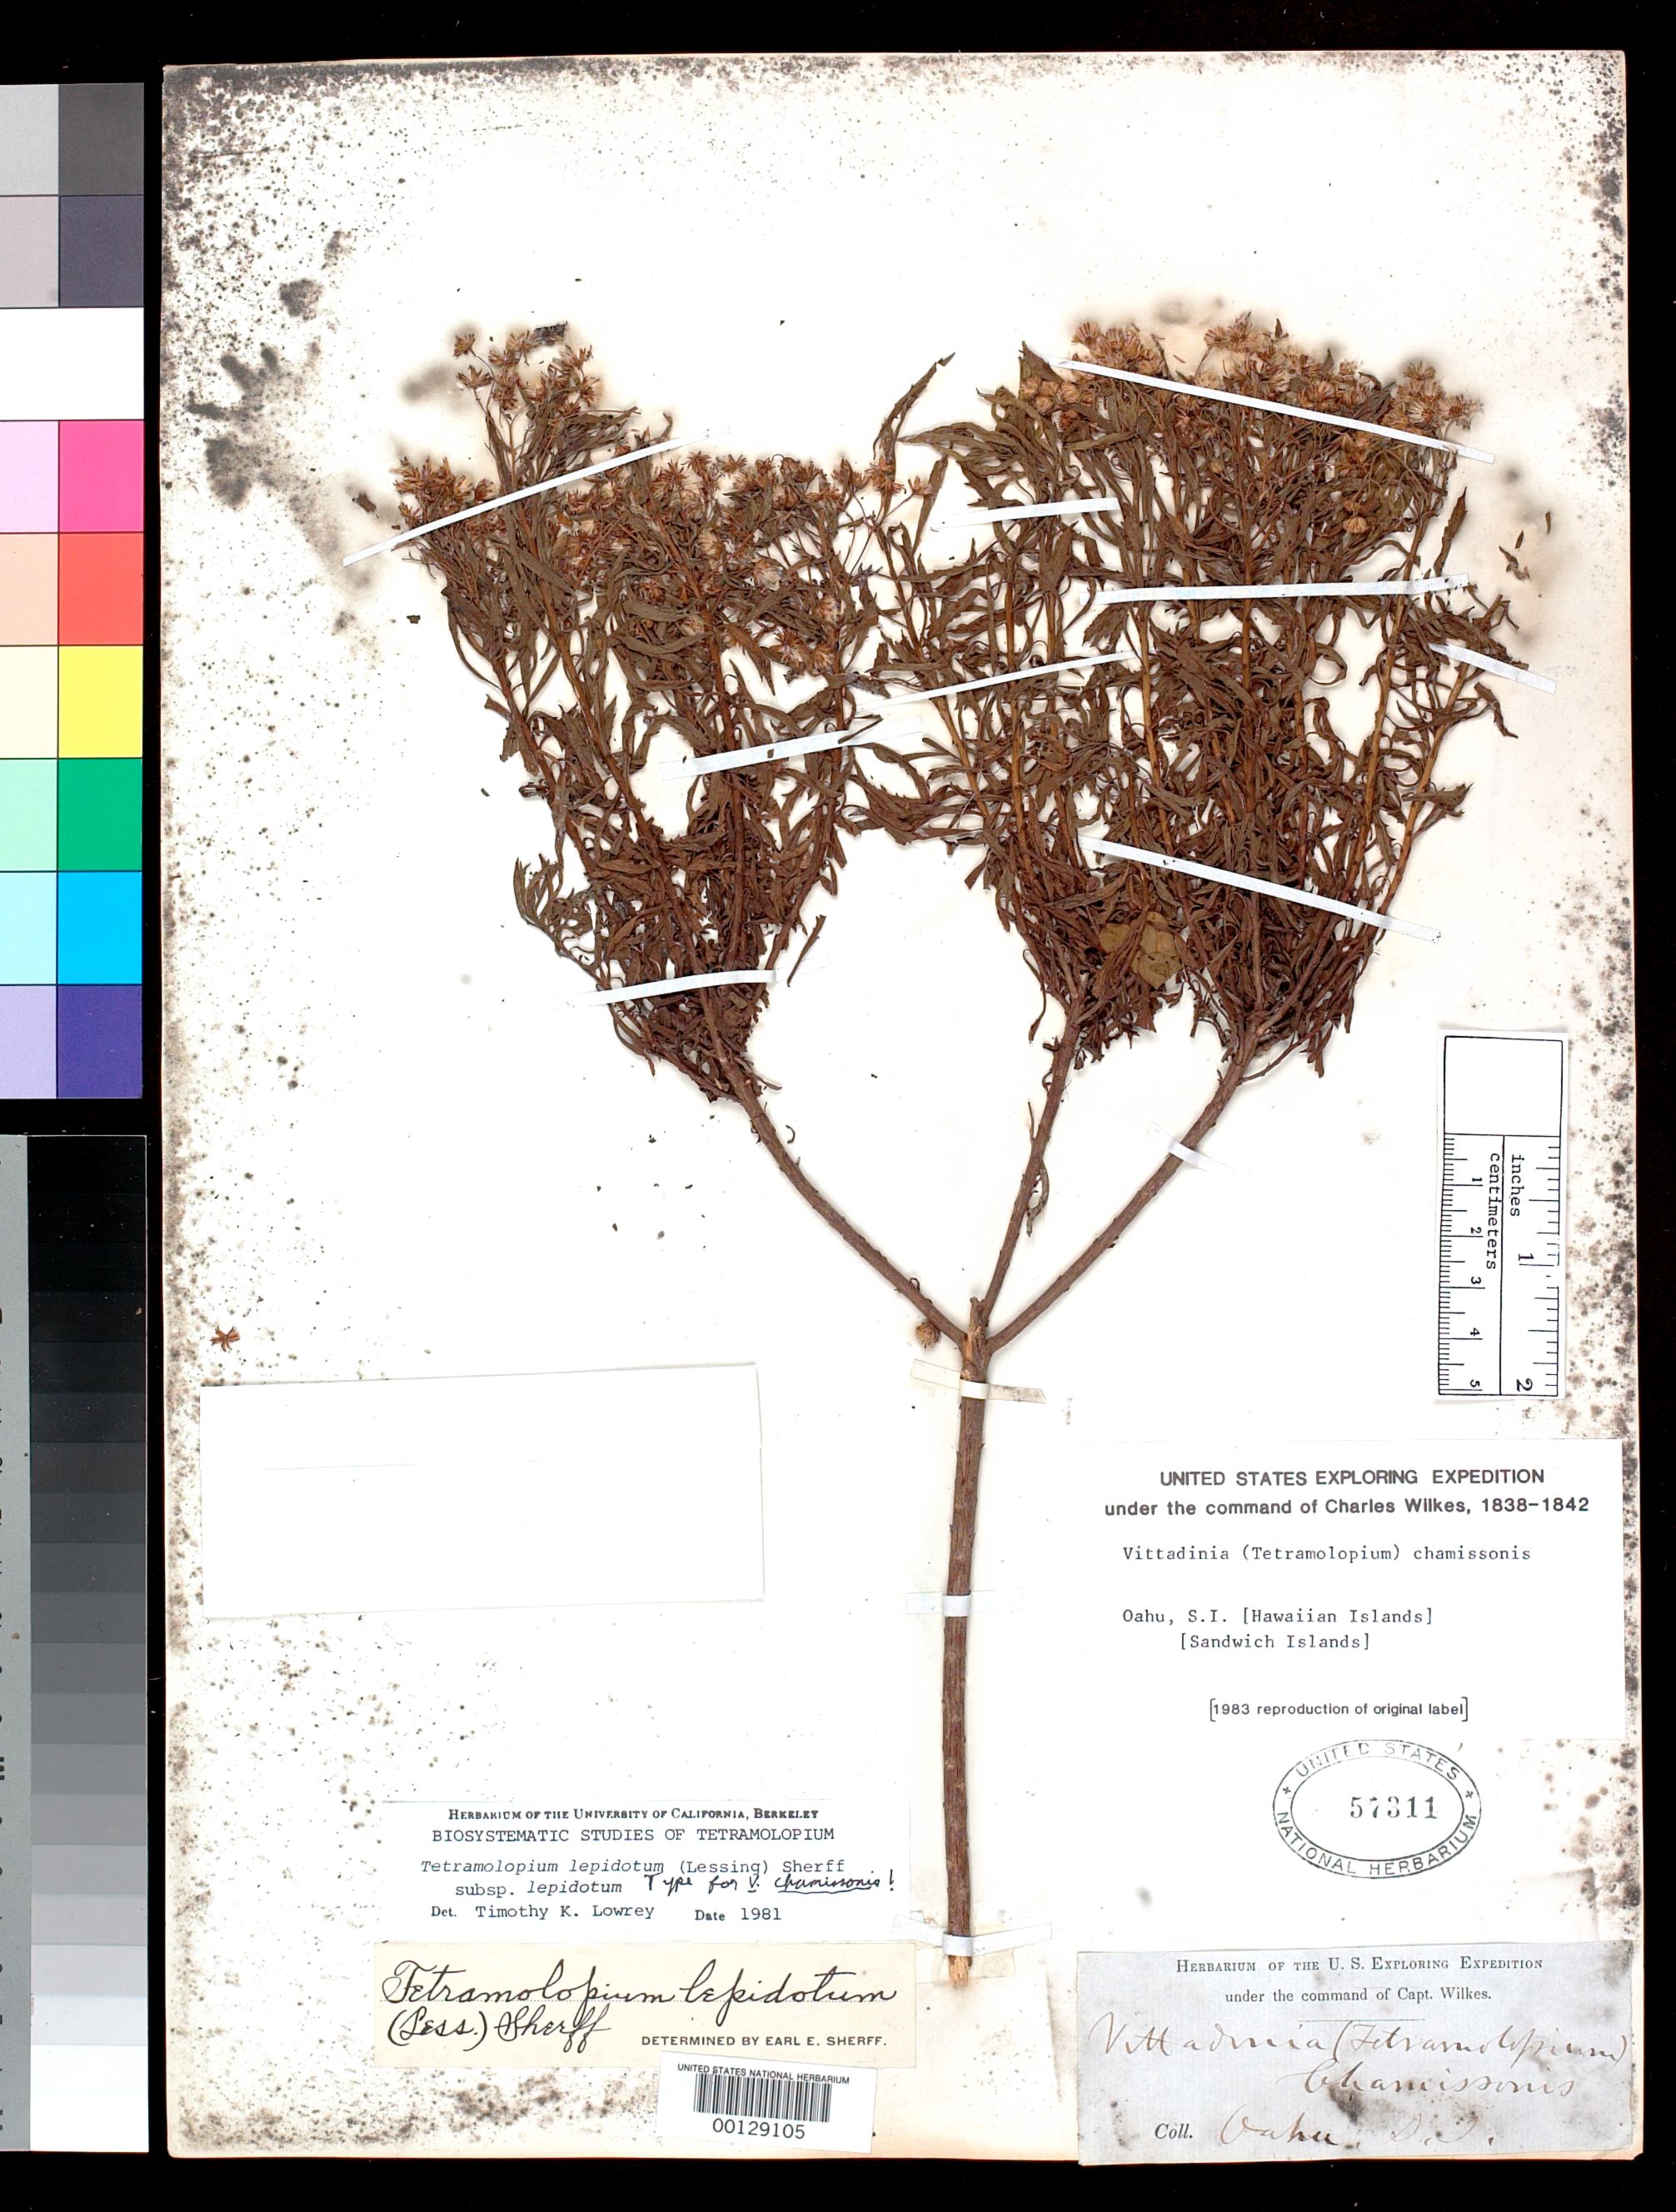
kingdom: Plantae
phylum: Tracheophyta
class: Magnoliopsida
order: Asterales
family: Asteraceae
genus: Vittadinia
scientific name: Vittadinia chamissonis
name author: A. Gray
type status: Possible Isotype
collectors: Wilkes Explor. Exped.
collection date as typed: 1838 to -- --- 1842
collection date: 1838/1842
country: United States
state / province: Hawaii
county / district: Honolulu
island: Oahu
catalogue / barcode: US 57311